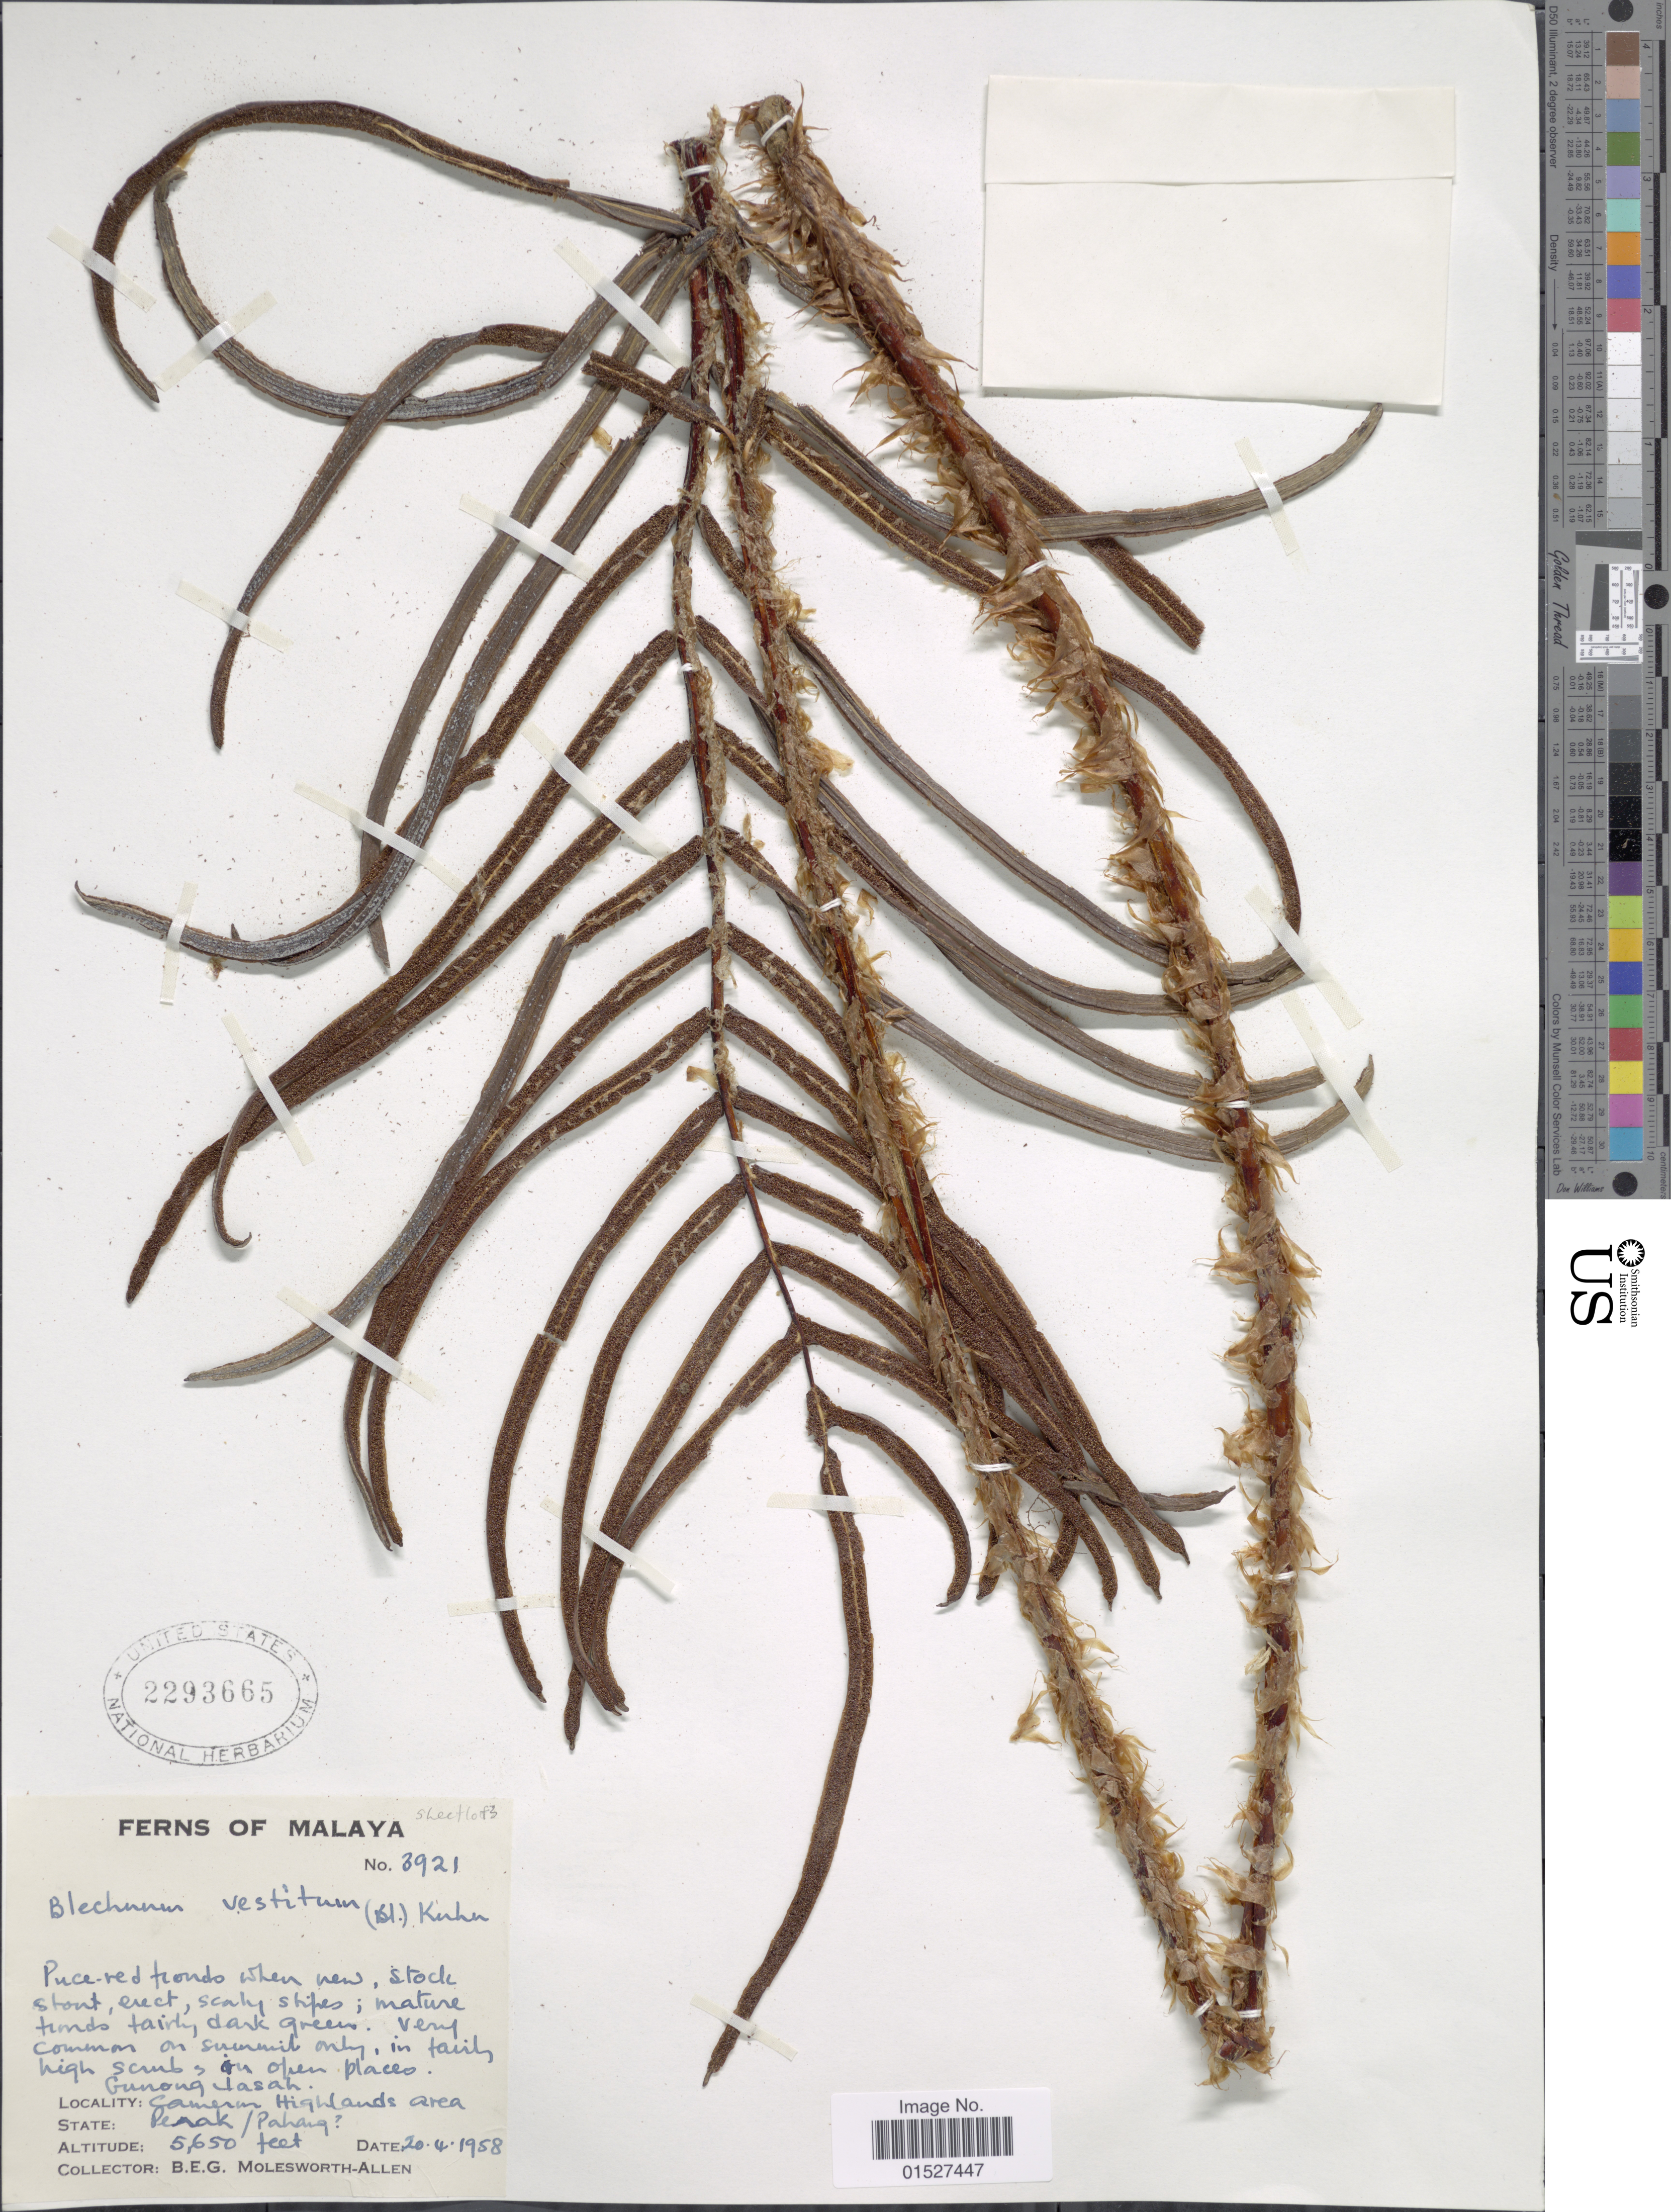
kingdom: Plantae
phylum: Tracheophyta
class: Polypodiopsida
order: Polypodiales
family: Blechnaceae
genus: Blechnum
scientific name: Blechnum vestitum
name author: (Blume) Kuhn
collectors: B. E. G. Molesworth-Allen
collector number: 3921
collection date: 1958-04-20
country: Malaysia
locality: Malaya. Gunong Jasah. Cameron Highlands area. State: Perak/Pahang [unsure placement]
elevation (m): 1722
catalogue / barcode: US 2293665